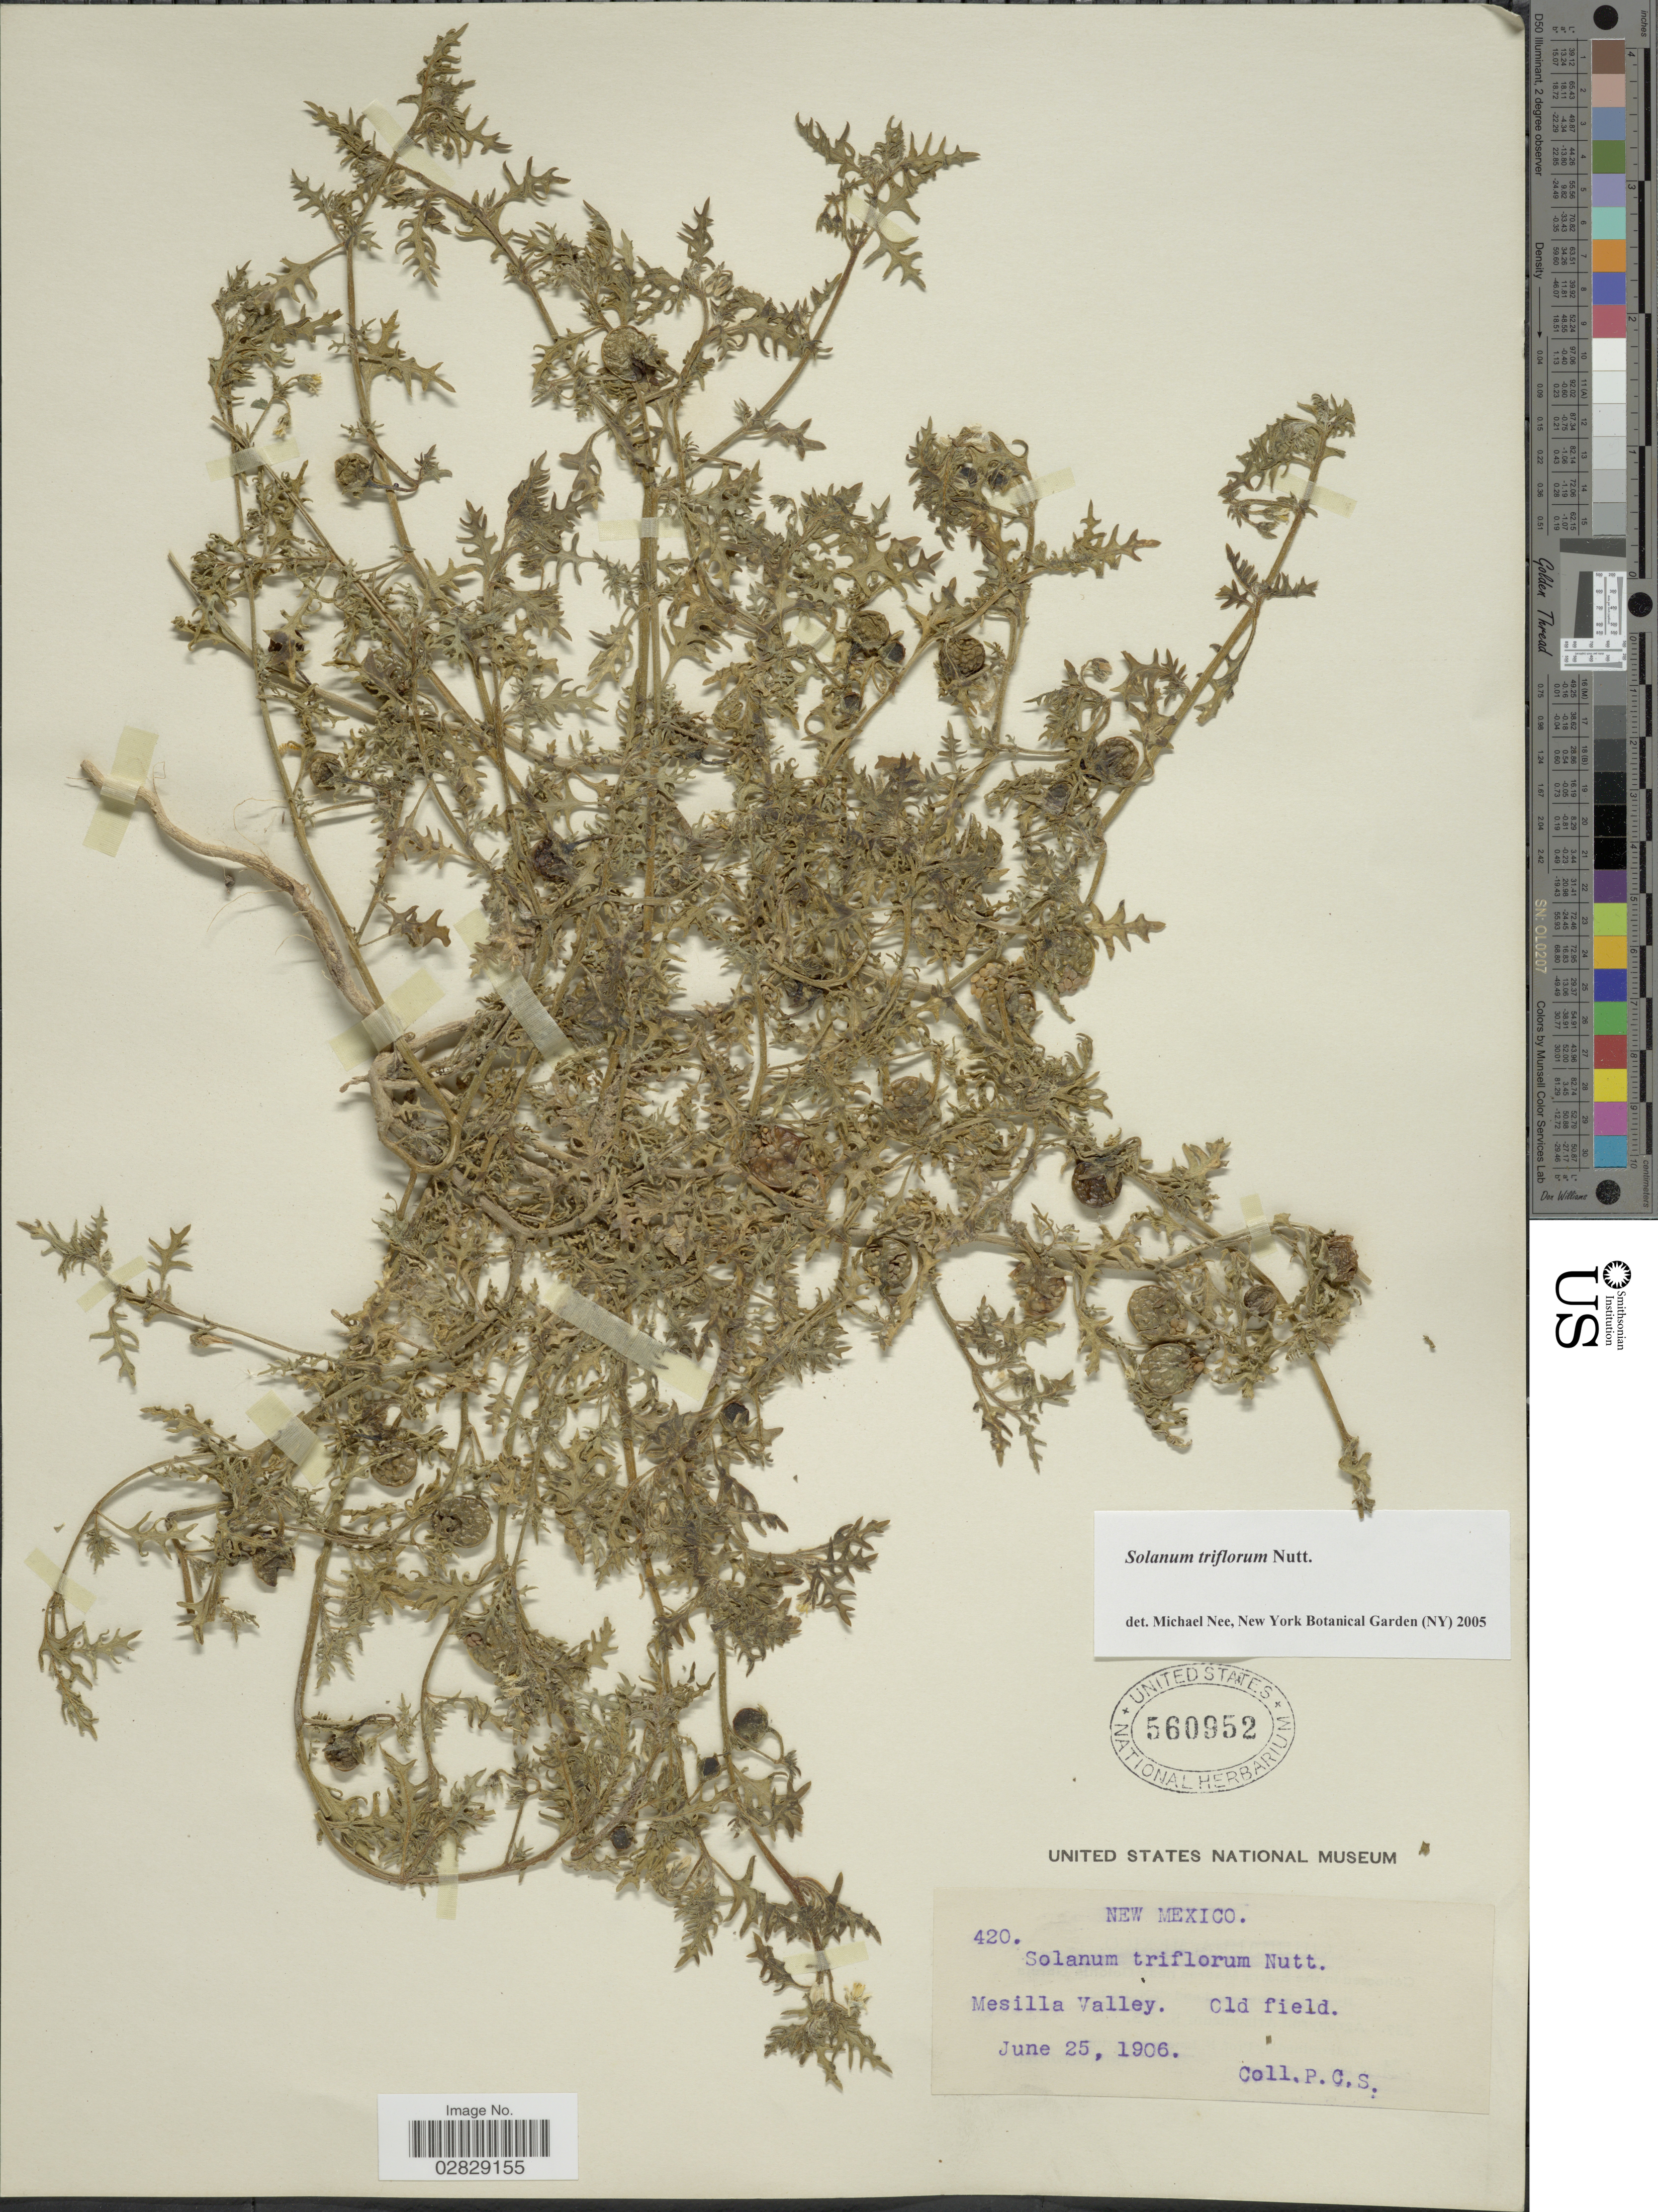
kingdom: Plantae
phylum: Tracheophyta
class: Magnoliopsida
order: Solanales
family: Solanaceae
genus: Solanum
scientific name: Solanum triflorum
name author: Nutt.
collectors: P. C. S.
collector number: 420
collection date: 1906-06-25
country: United States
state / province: New Mexico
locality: Mesilla Valley. Old field.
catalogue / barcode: US 560952